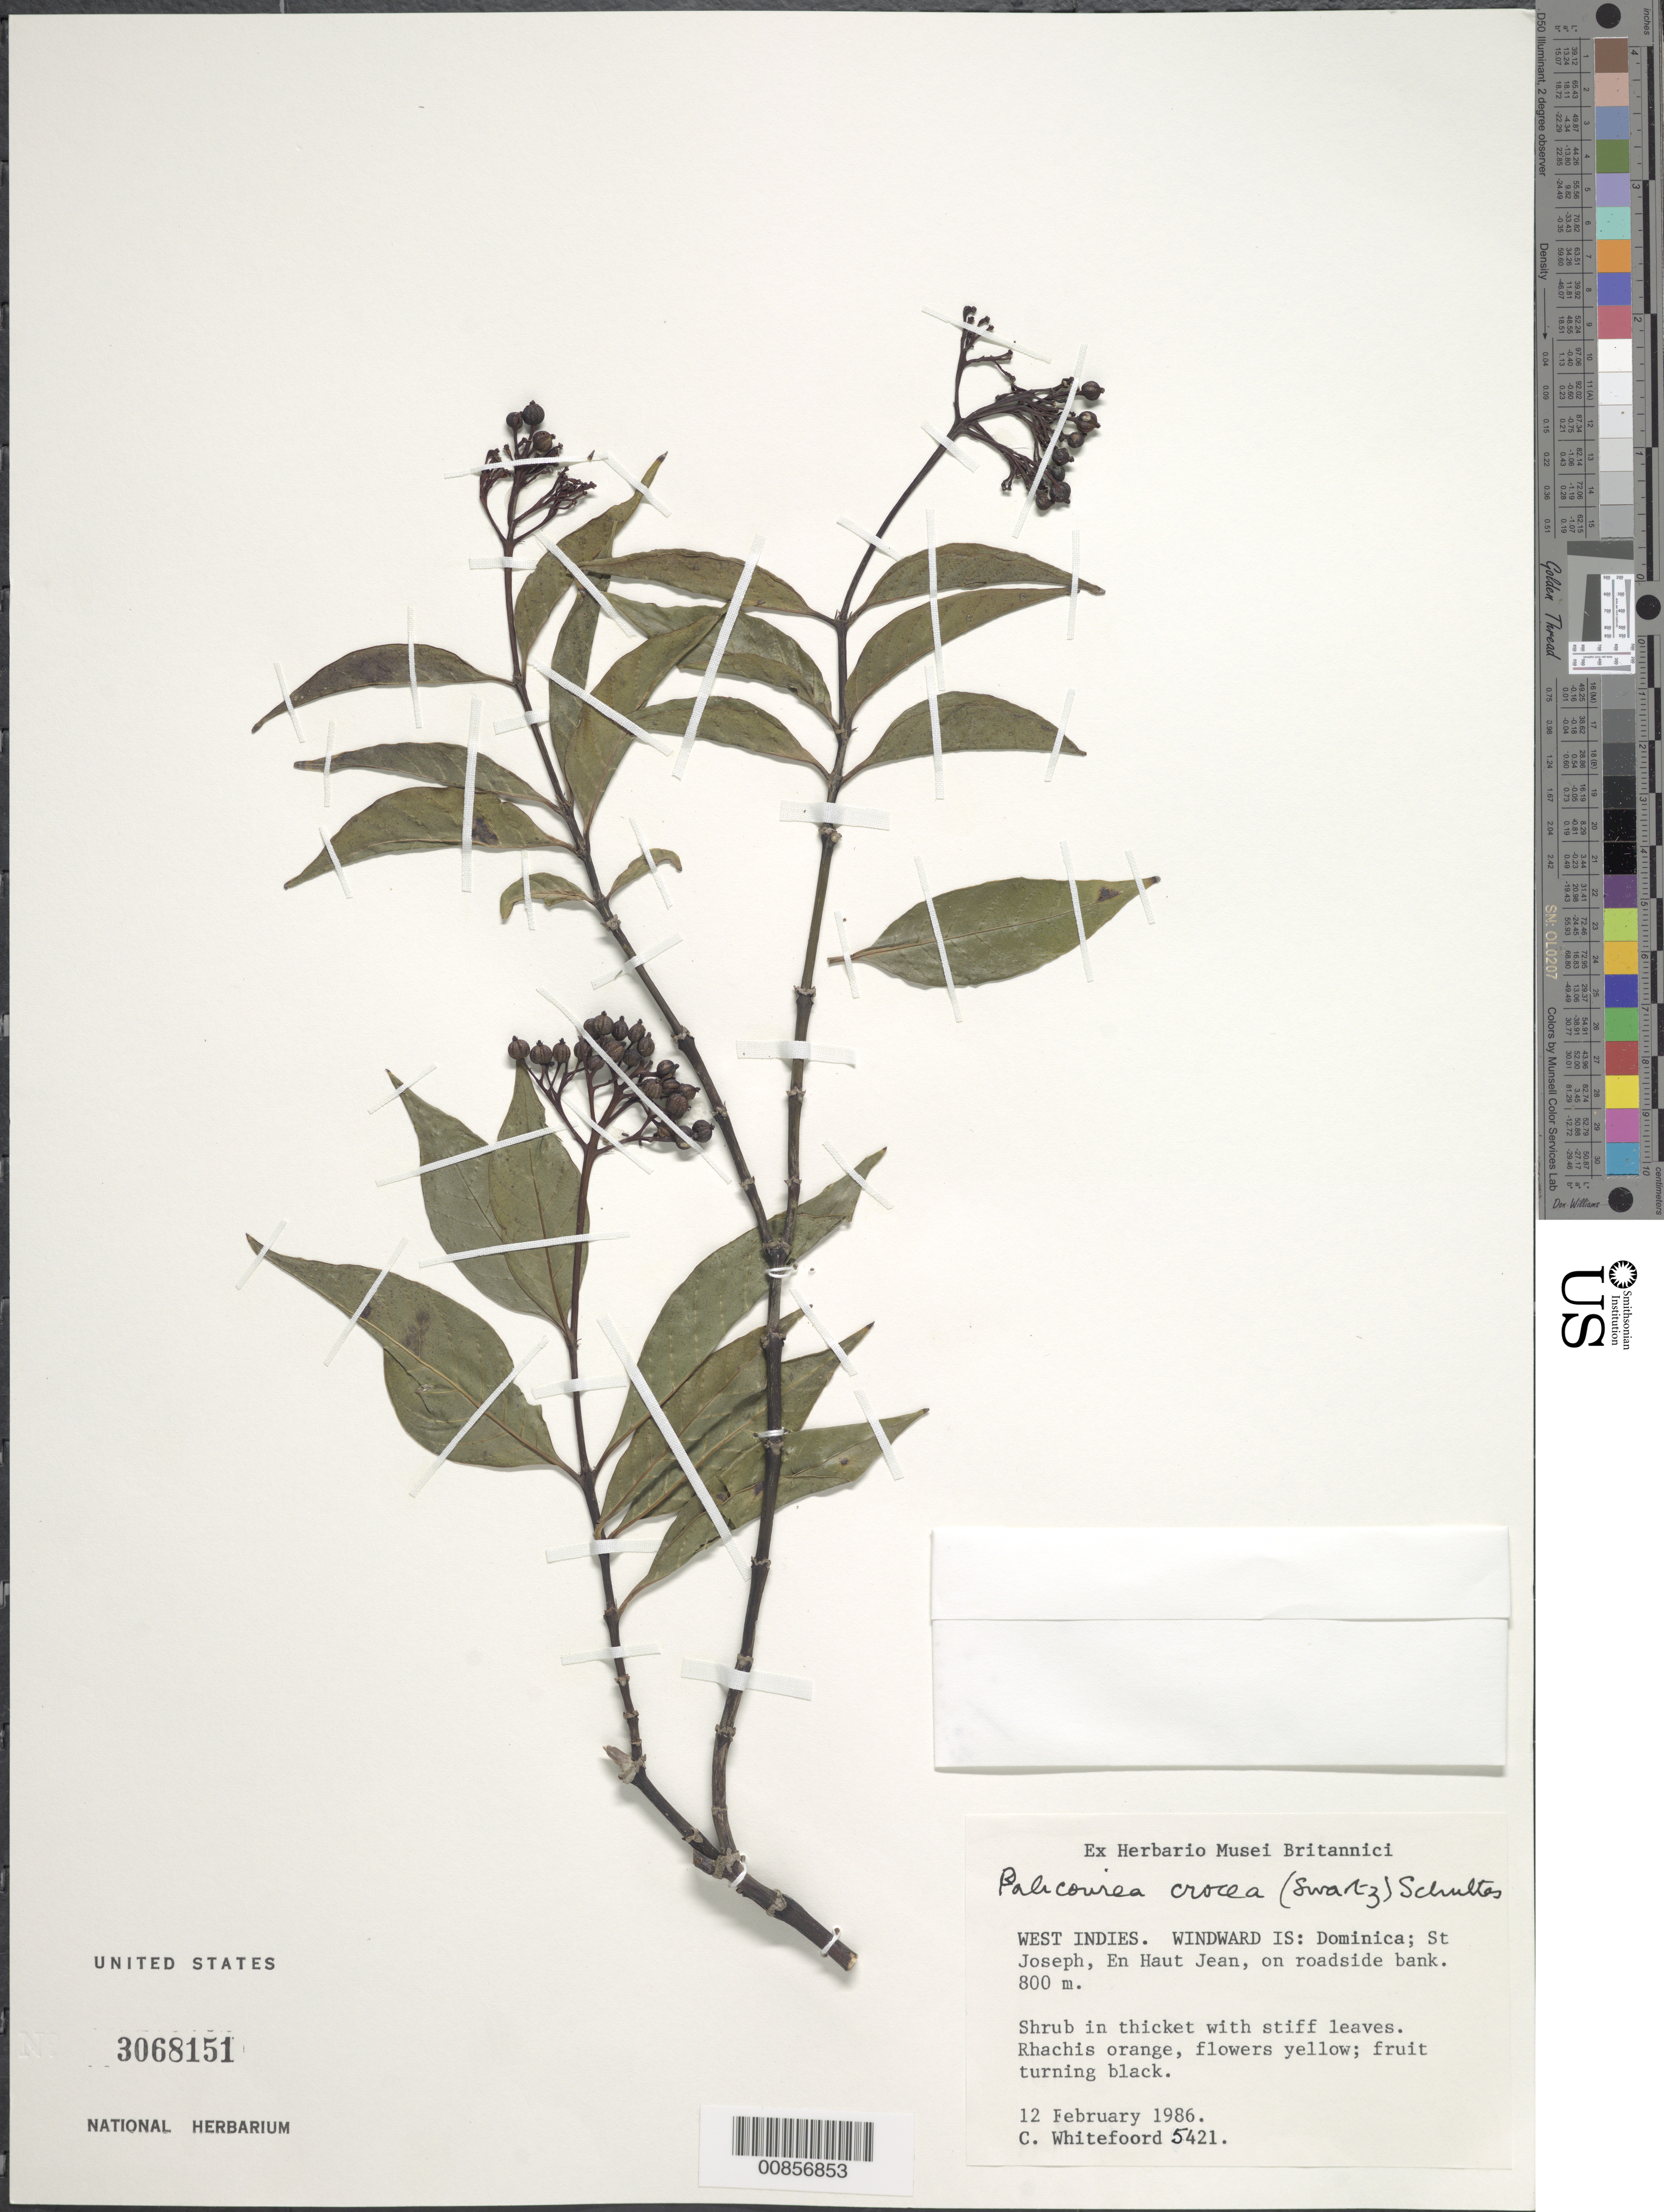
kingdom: Plantae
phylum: Tracheophyta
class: Magnoliopsida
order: Gentianales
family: Rubiaceae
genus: Palicourea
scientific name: Palicourea crocea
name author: (Sw.) Schult.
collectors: C. Whitefoord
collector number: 5421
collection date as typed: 12 Feb 1986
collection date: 1986-02-12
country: Dominica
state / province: St. Joseph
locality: En Haut Jean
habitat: In thicket on roadside bank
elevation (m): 800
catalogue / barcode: US 3068151